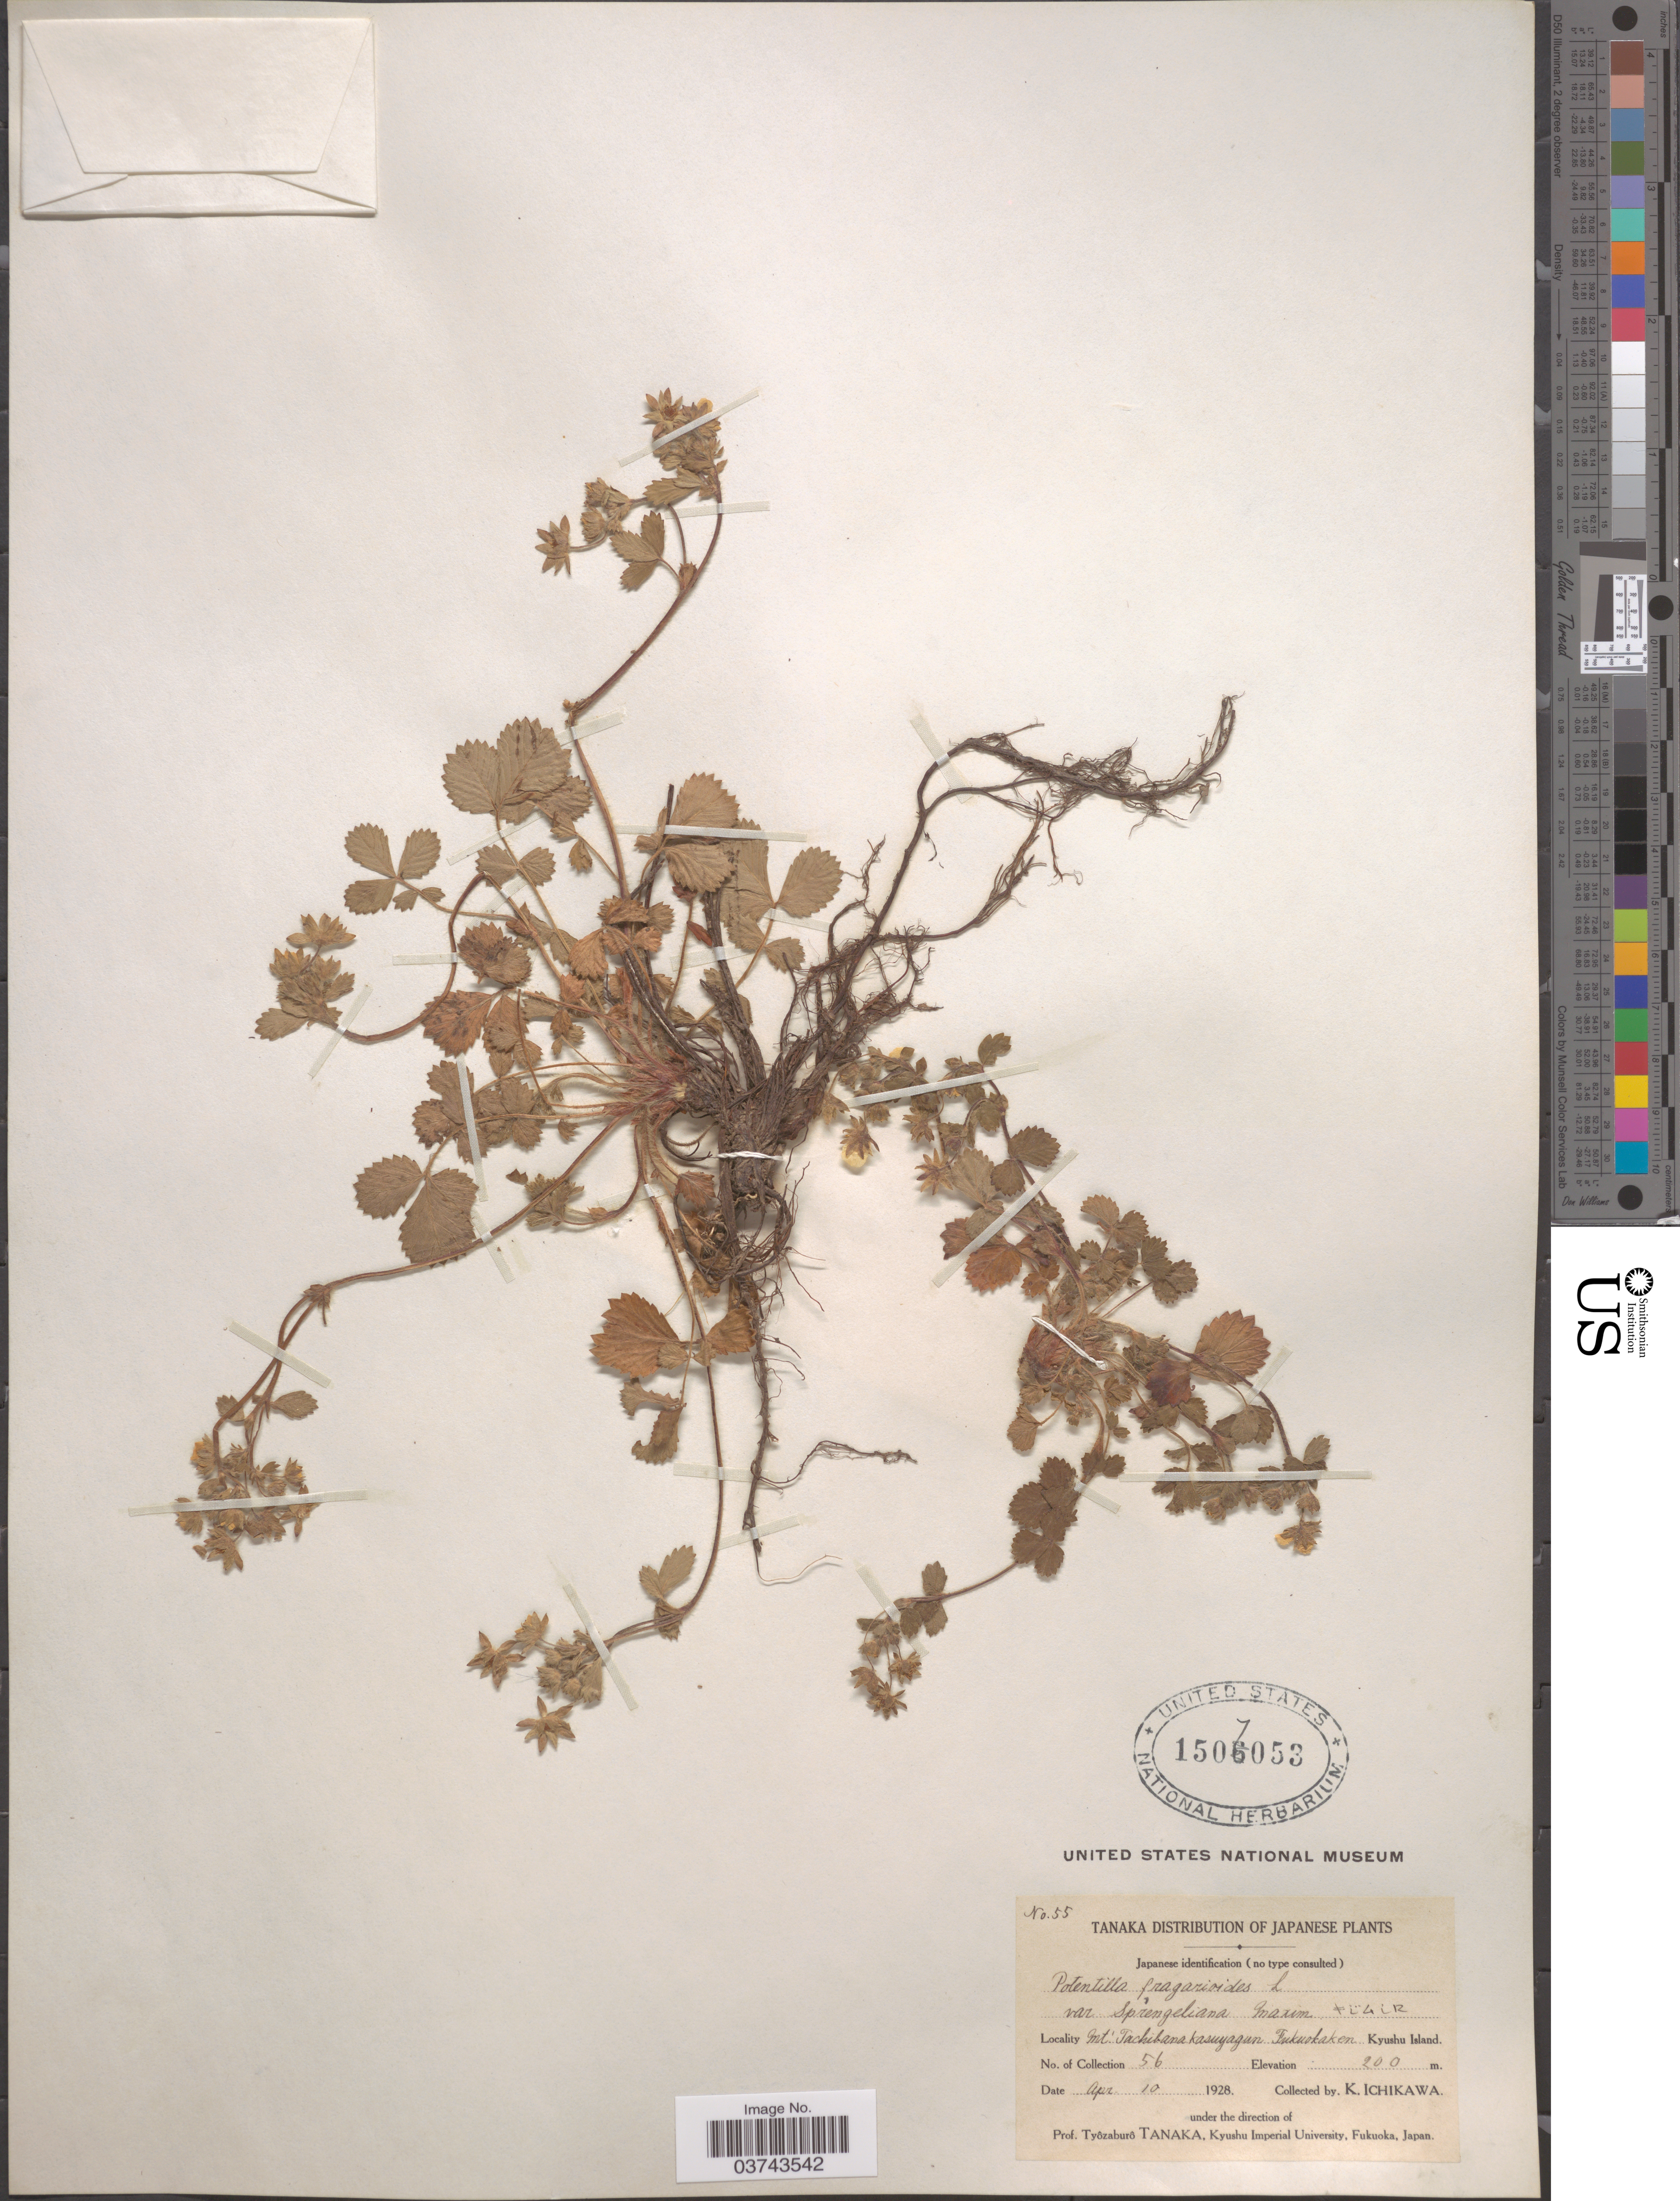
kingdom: Plantae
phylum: Tracheophyta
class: Magnoliopsida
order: Rosales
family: Rosaceae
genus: Potentilla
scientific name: Potentilla fragarioides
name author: L.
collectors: K. Ichikawa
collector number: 56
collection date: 1928-04-10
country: Japan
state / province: Hukuoka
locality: Mt' Tachibana Kasuyagun Fukuokaken Kyushu Island.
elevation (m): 200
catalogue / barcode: US 1507053